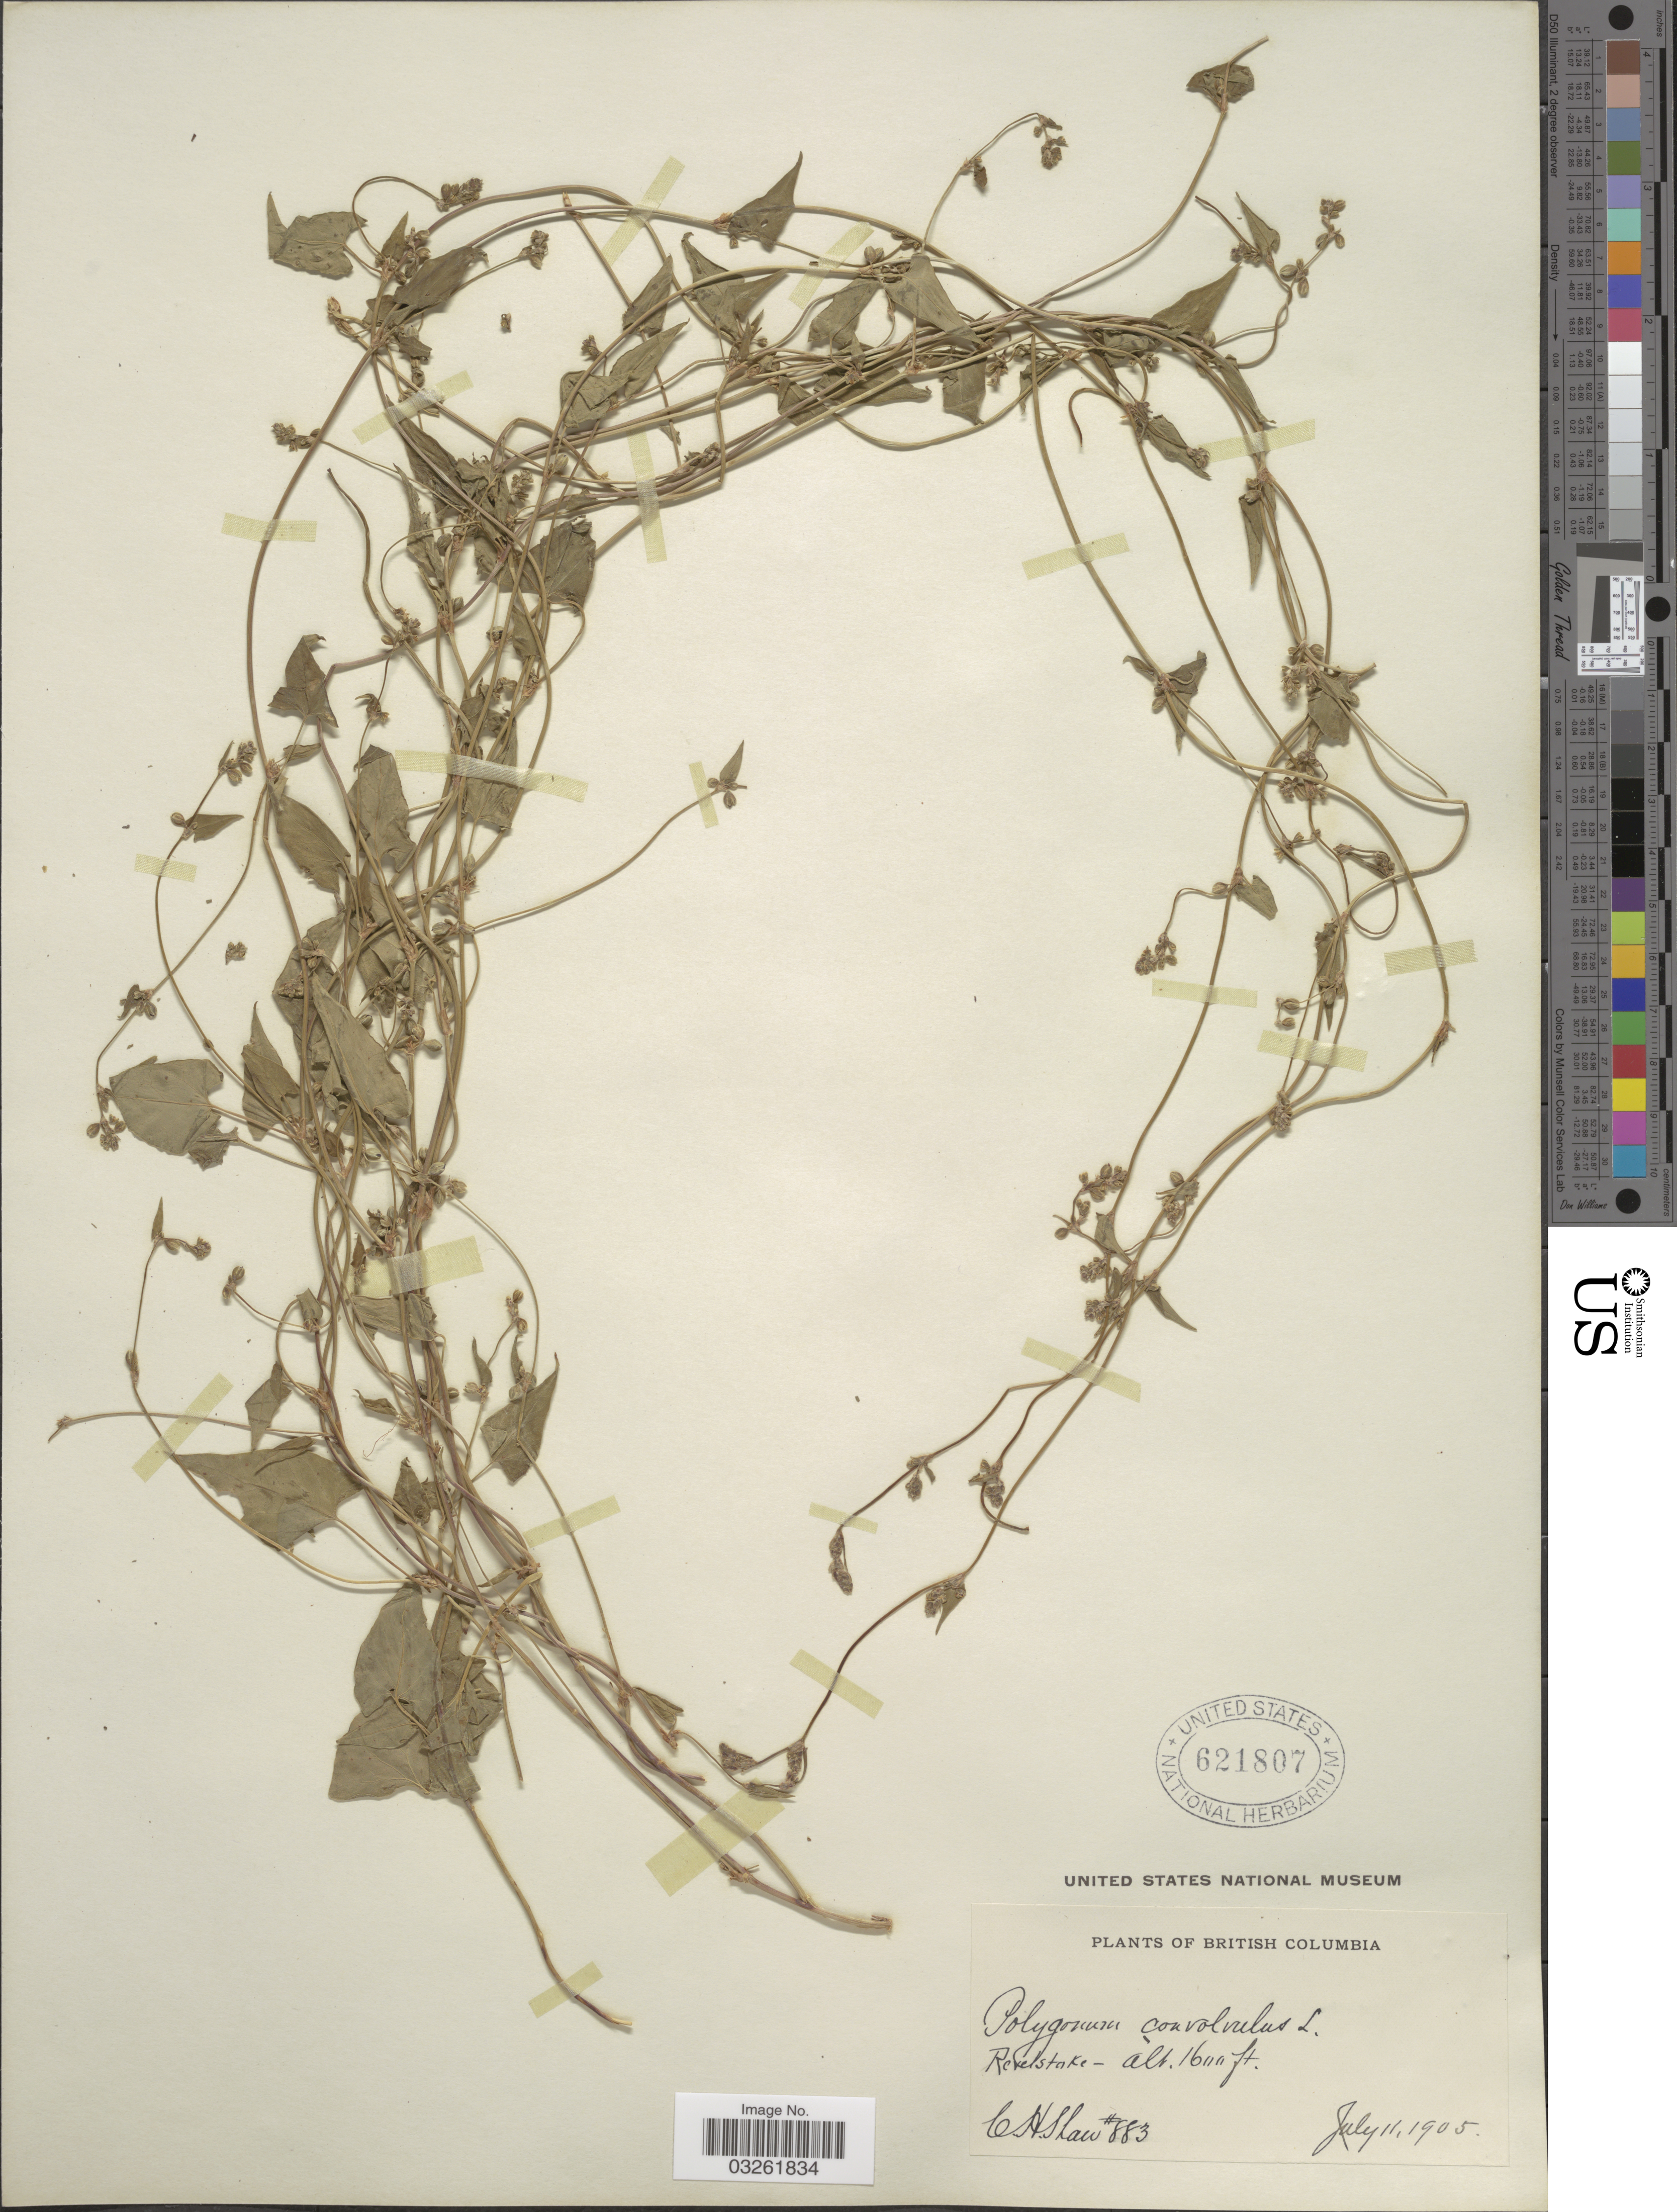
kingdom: Plantae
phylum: Tracheophyta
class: Magnoliopsida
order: Caryophyllales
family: Polygonaceae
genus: Fallopia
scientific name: Fallopia convolvulus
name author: (L.) Á. Löve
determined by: Strong, M. T., (US), Smithsonian Institution - National Museum of Natural History (UNITED STATES)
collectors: C. H. Shaw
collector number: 883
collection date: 1905-07-11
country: Canada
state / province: British Columbia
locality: Revelstake.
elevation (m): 488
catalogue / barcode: US 621807